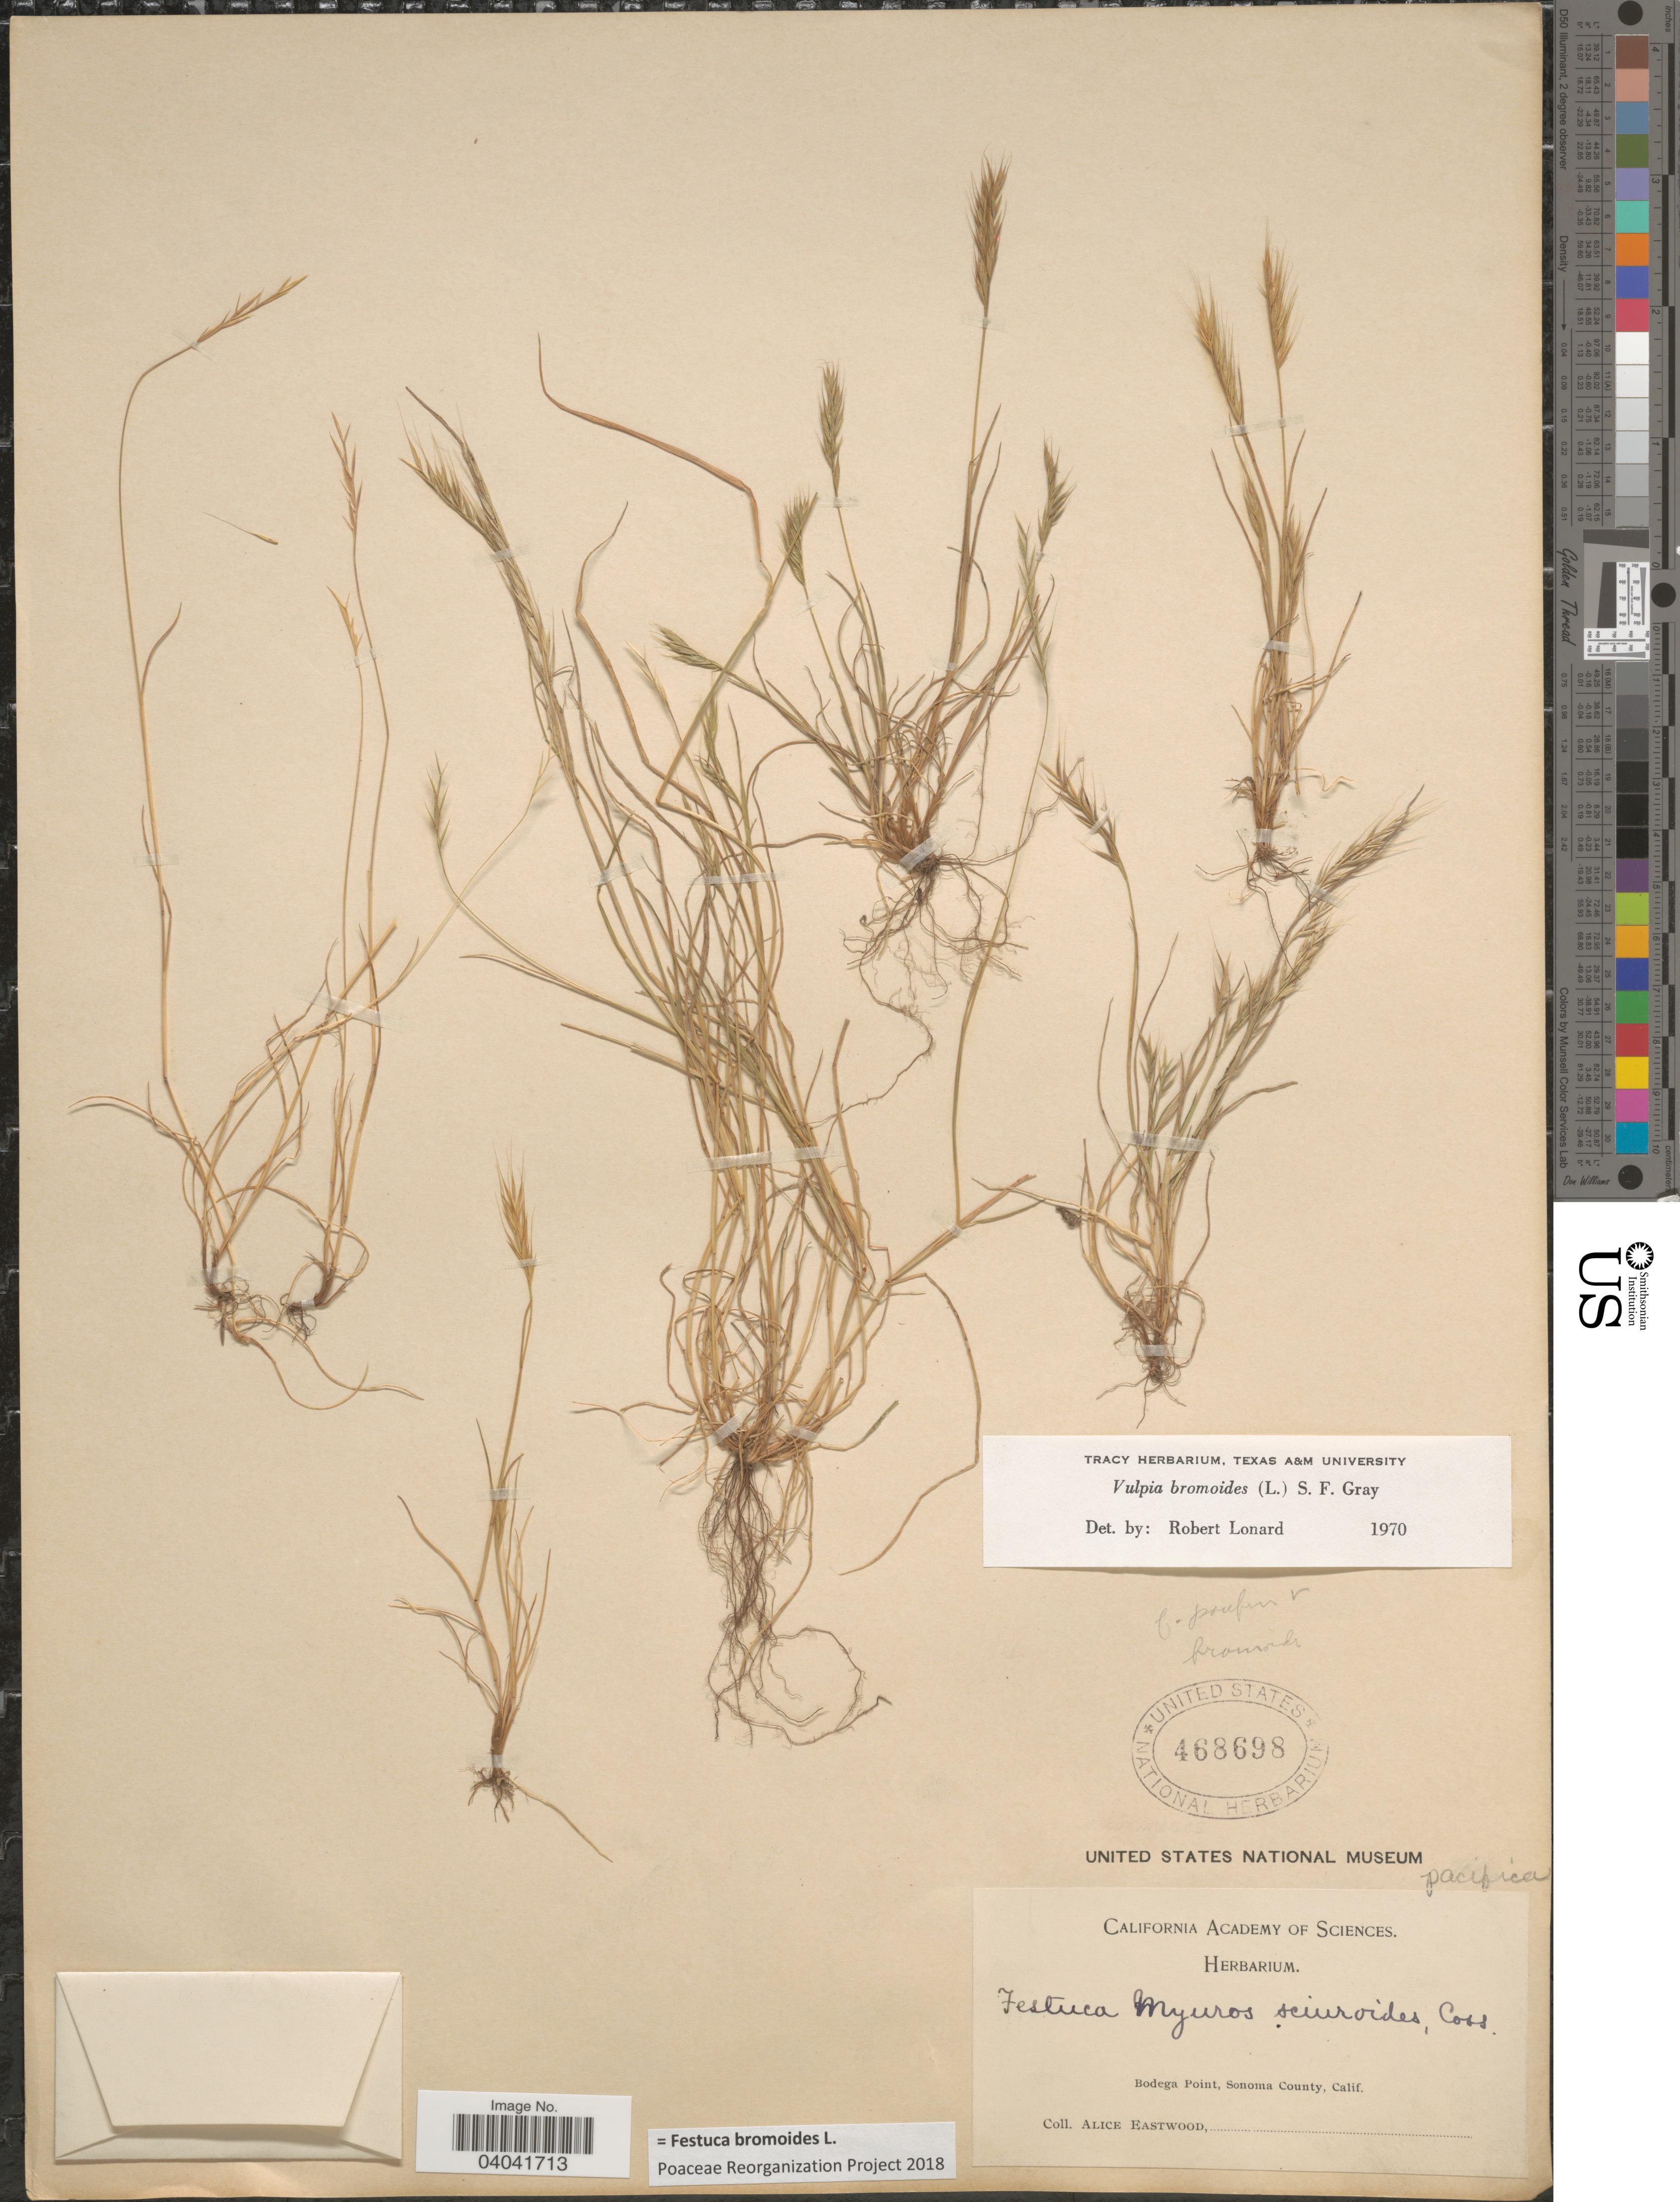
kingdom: Plantae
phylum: Tracheophyta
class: Liliopsida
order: Poales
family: Poaceae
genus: Festuca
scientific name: Festuca bromoides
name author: L.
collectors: A. Eastwood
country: United States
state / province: California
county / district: Sonoma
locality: Bodega Point, Sonoma County.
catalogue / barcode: US 468698